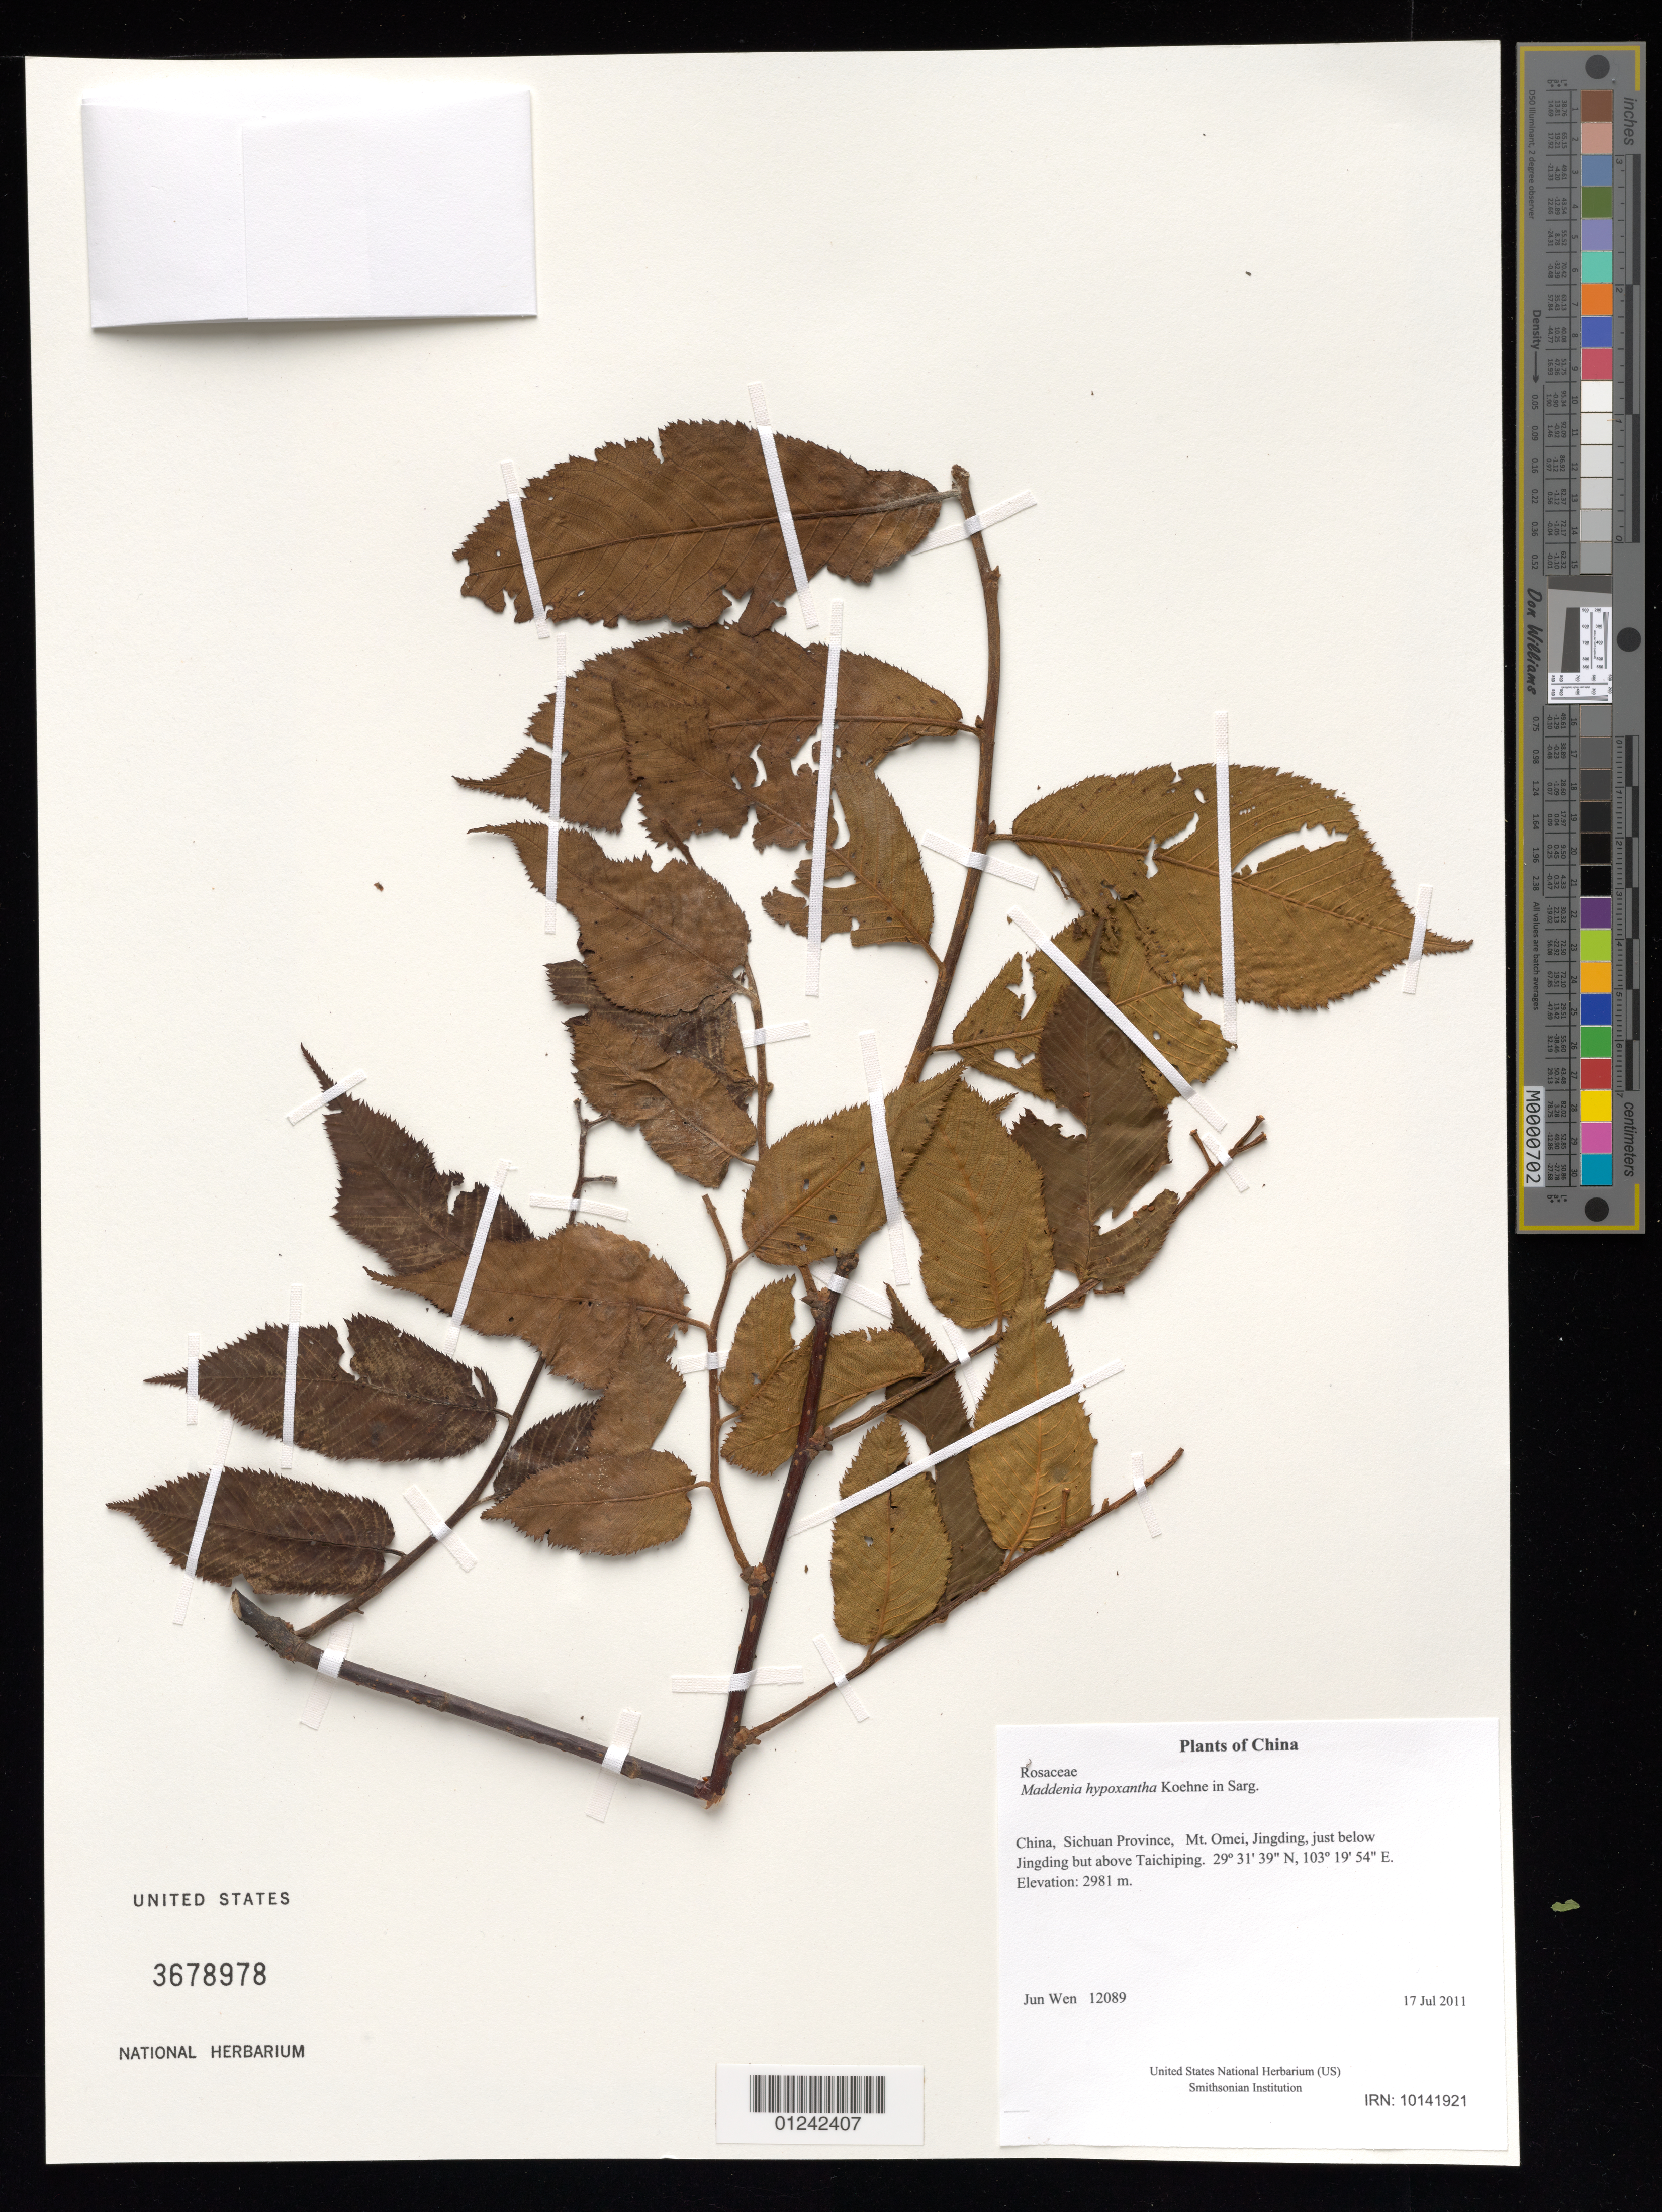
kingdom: Plantae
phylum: Tracheophyta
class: Magnoliopsida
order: Rosales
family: Rosaceae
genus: Maddenia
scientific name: Maddenia hypoxantha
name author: Koehne in Sarg.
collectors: J. Wen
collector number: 12089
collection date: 2011-07-17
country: China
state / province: Sichuan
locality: Mt. Omei, Jingding, just below Jingding but above Taichiping.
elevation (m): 2981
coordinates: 29 31 38.7 N, 103 19 53.7 E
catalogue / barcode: US 3678978